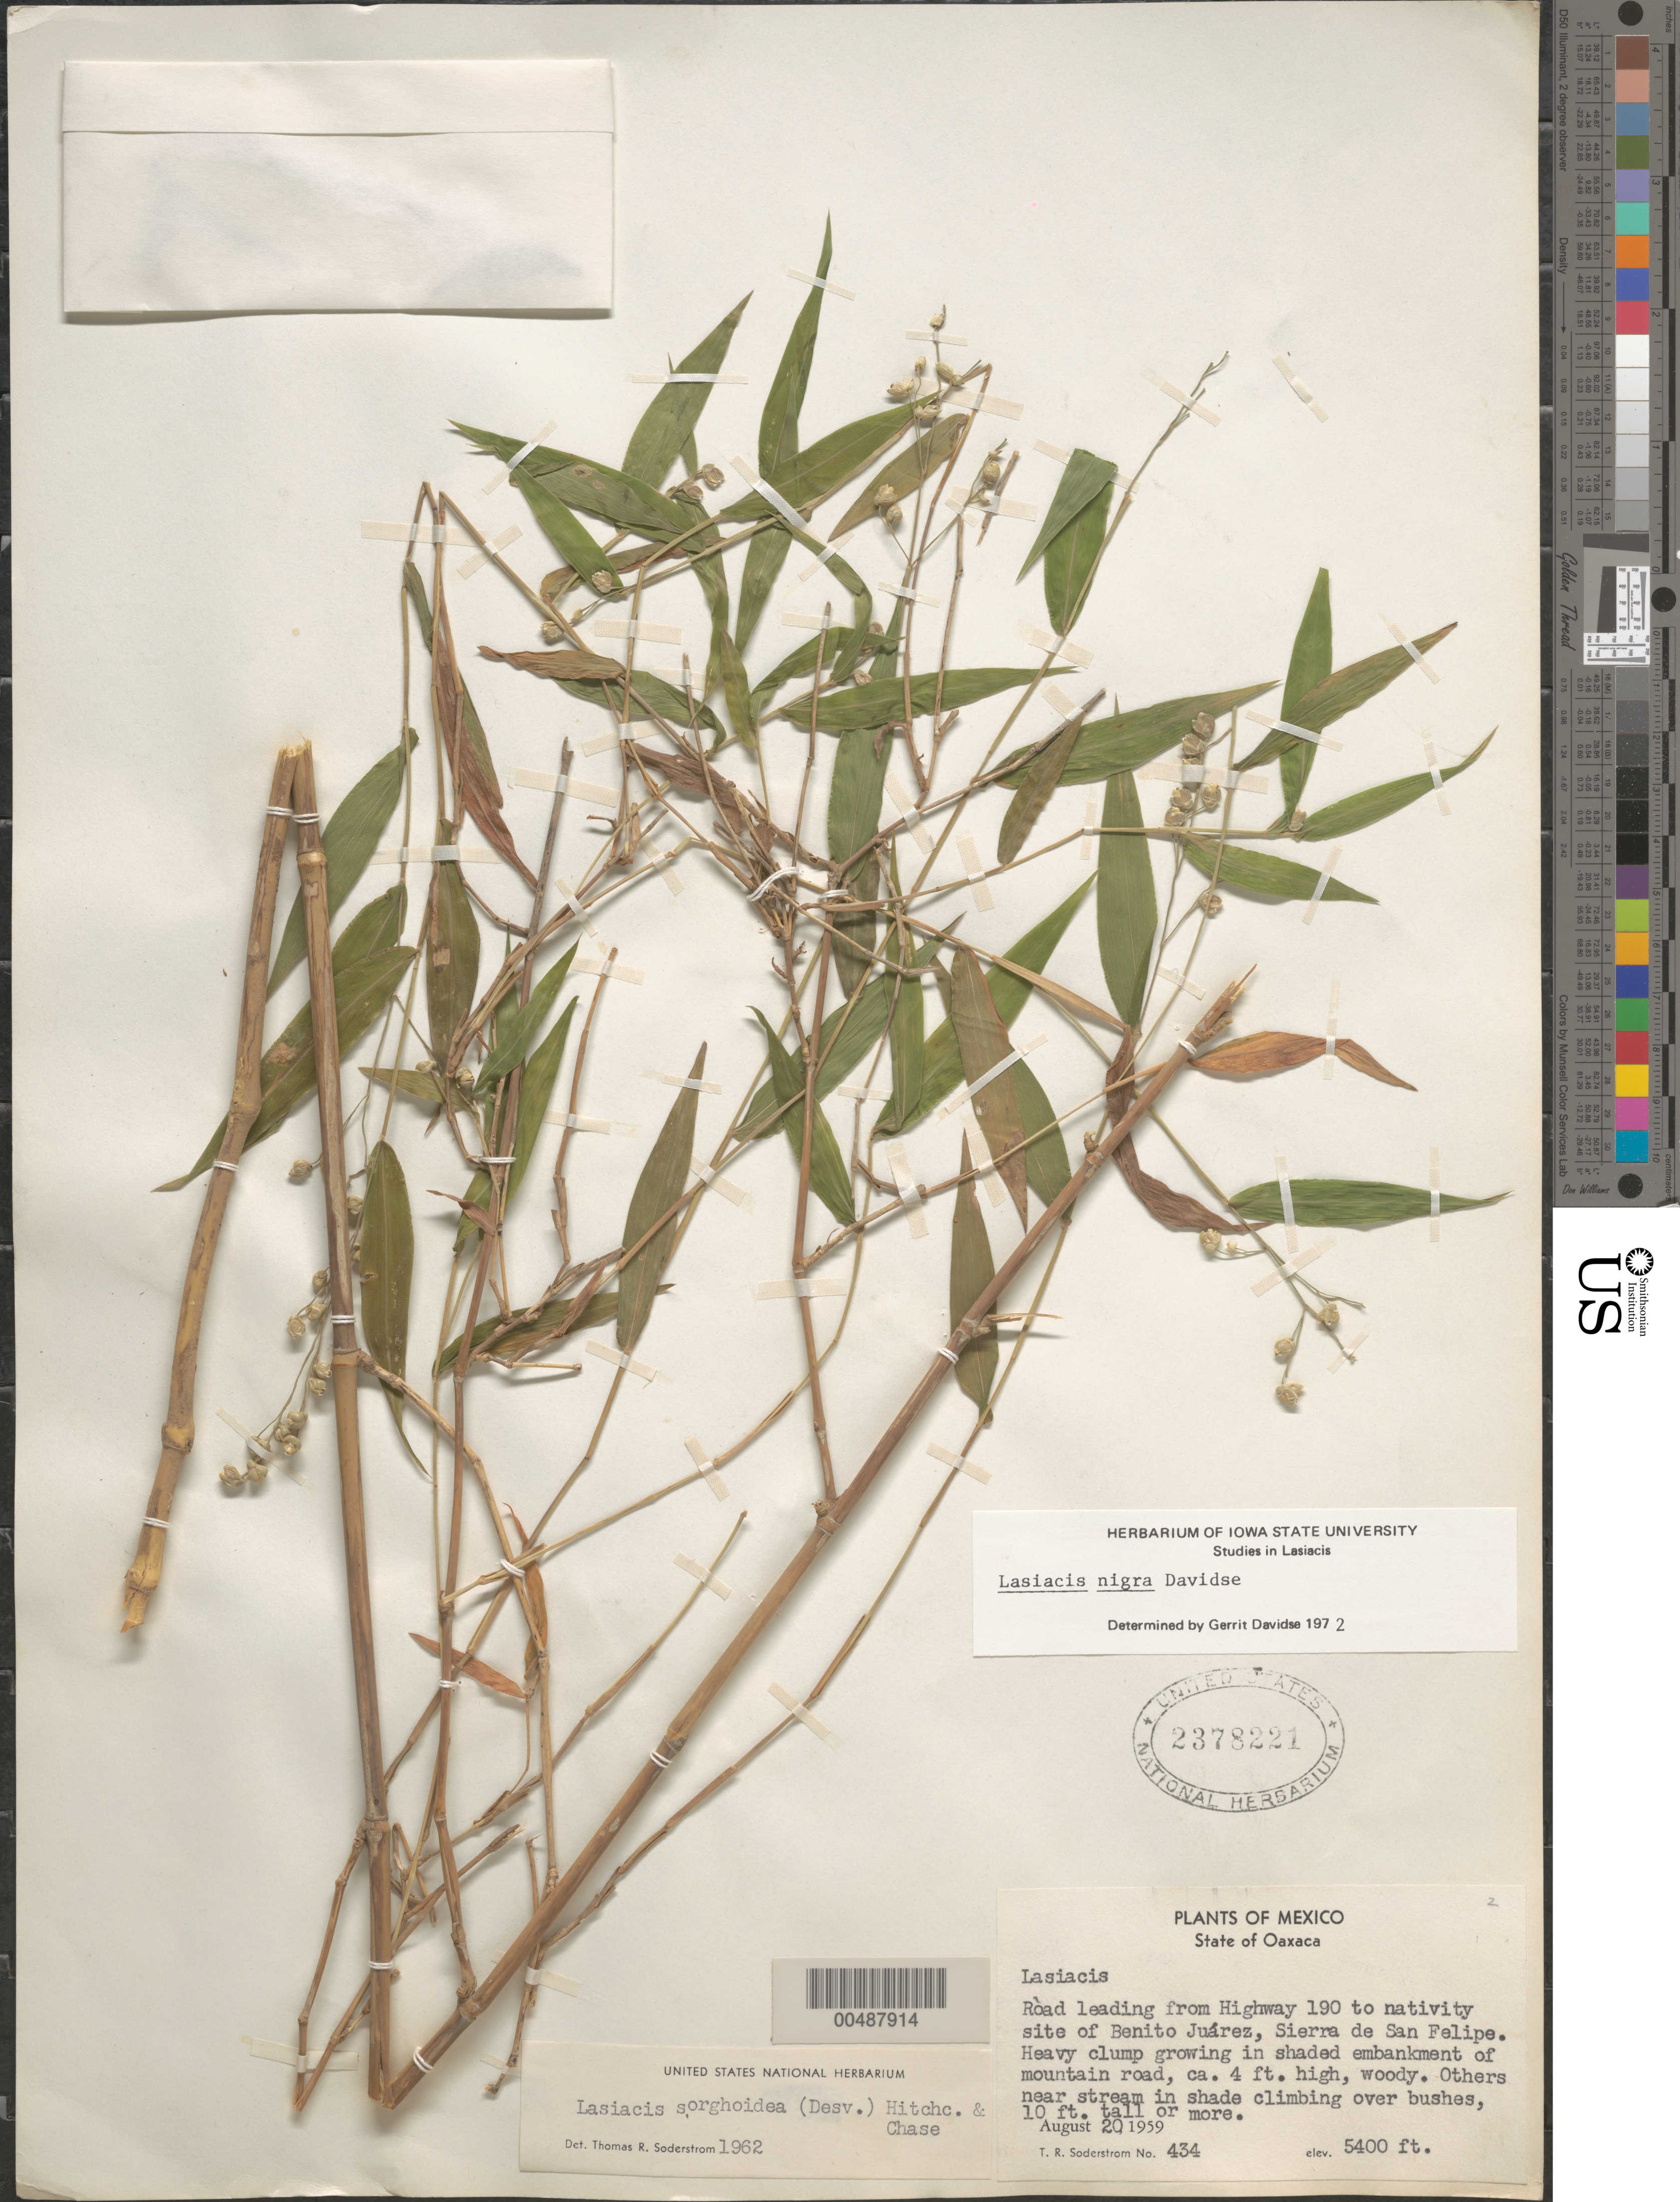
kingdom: Plantae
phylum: Tracheophyta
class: Liliopsida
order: Poales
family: Poaceae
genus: Lasiacis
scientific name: Lasiacis maxonii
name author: Swallen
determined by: Davidse, Gerrit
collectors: T. R. Soderstrom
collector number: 434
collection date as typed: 20 Aug 1959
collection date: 1959-08-20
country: Mexico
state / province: Oaxaca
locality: Rd leading from Hwy 190 to nativity site of Benito Ju rez, Sierra de San Felipe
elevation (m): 1646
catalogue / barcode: US 2378221